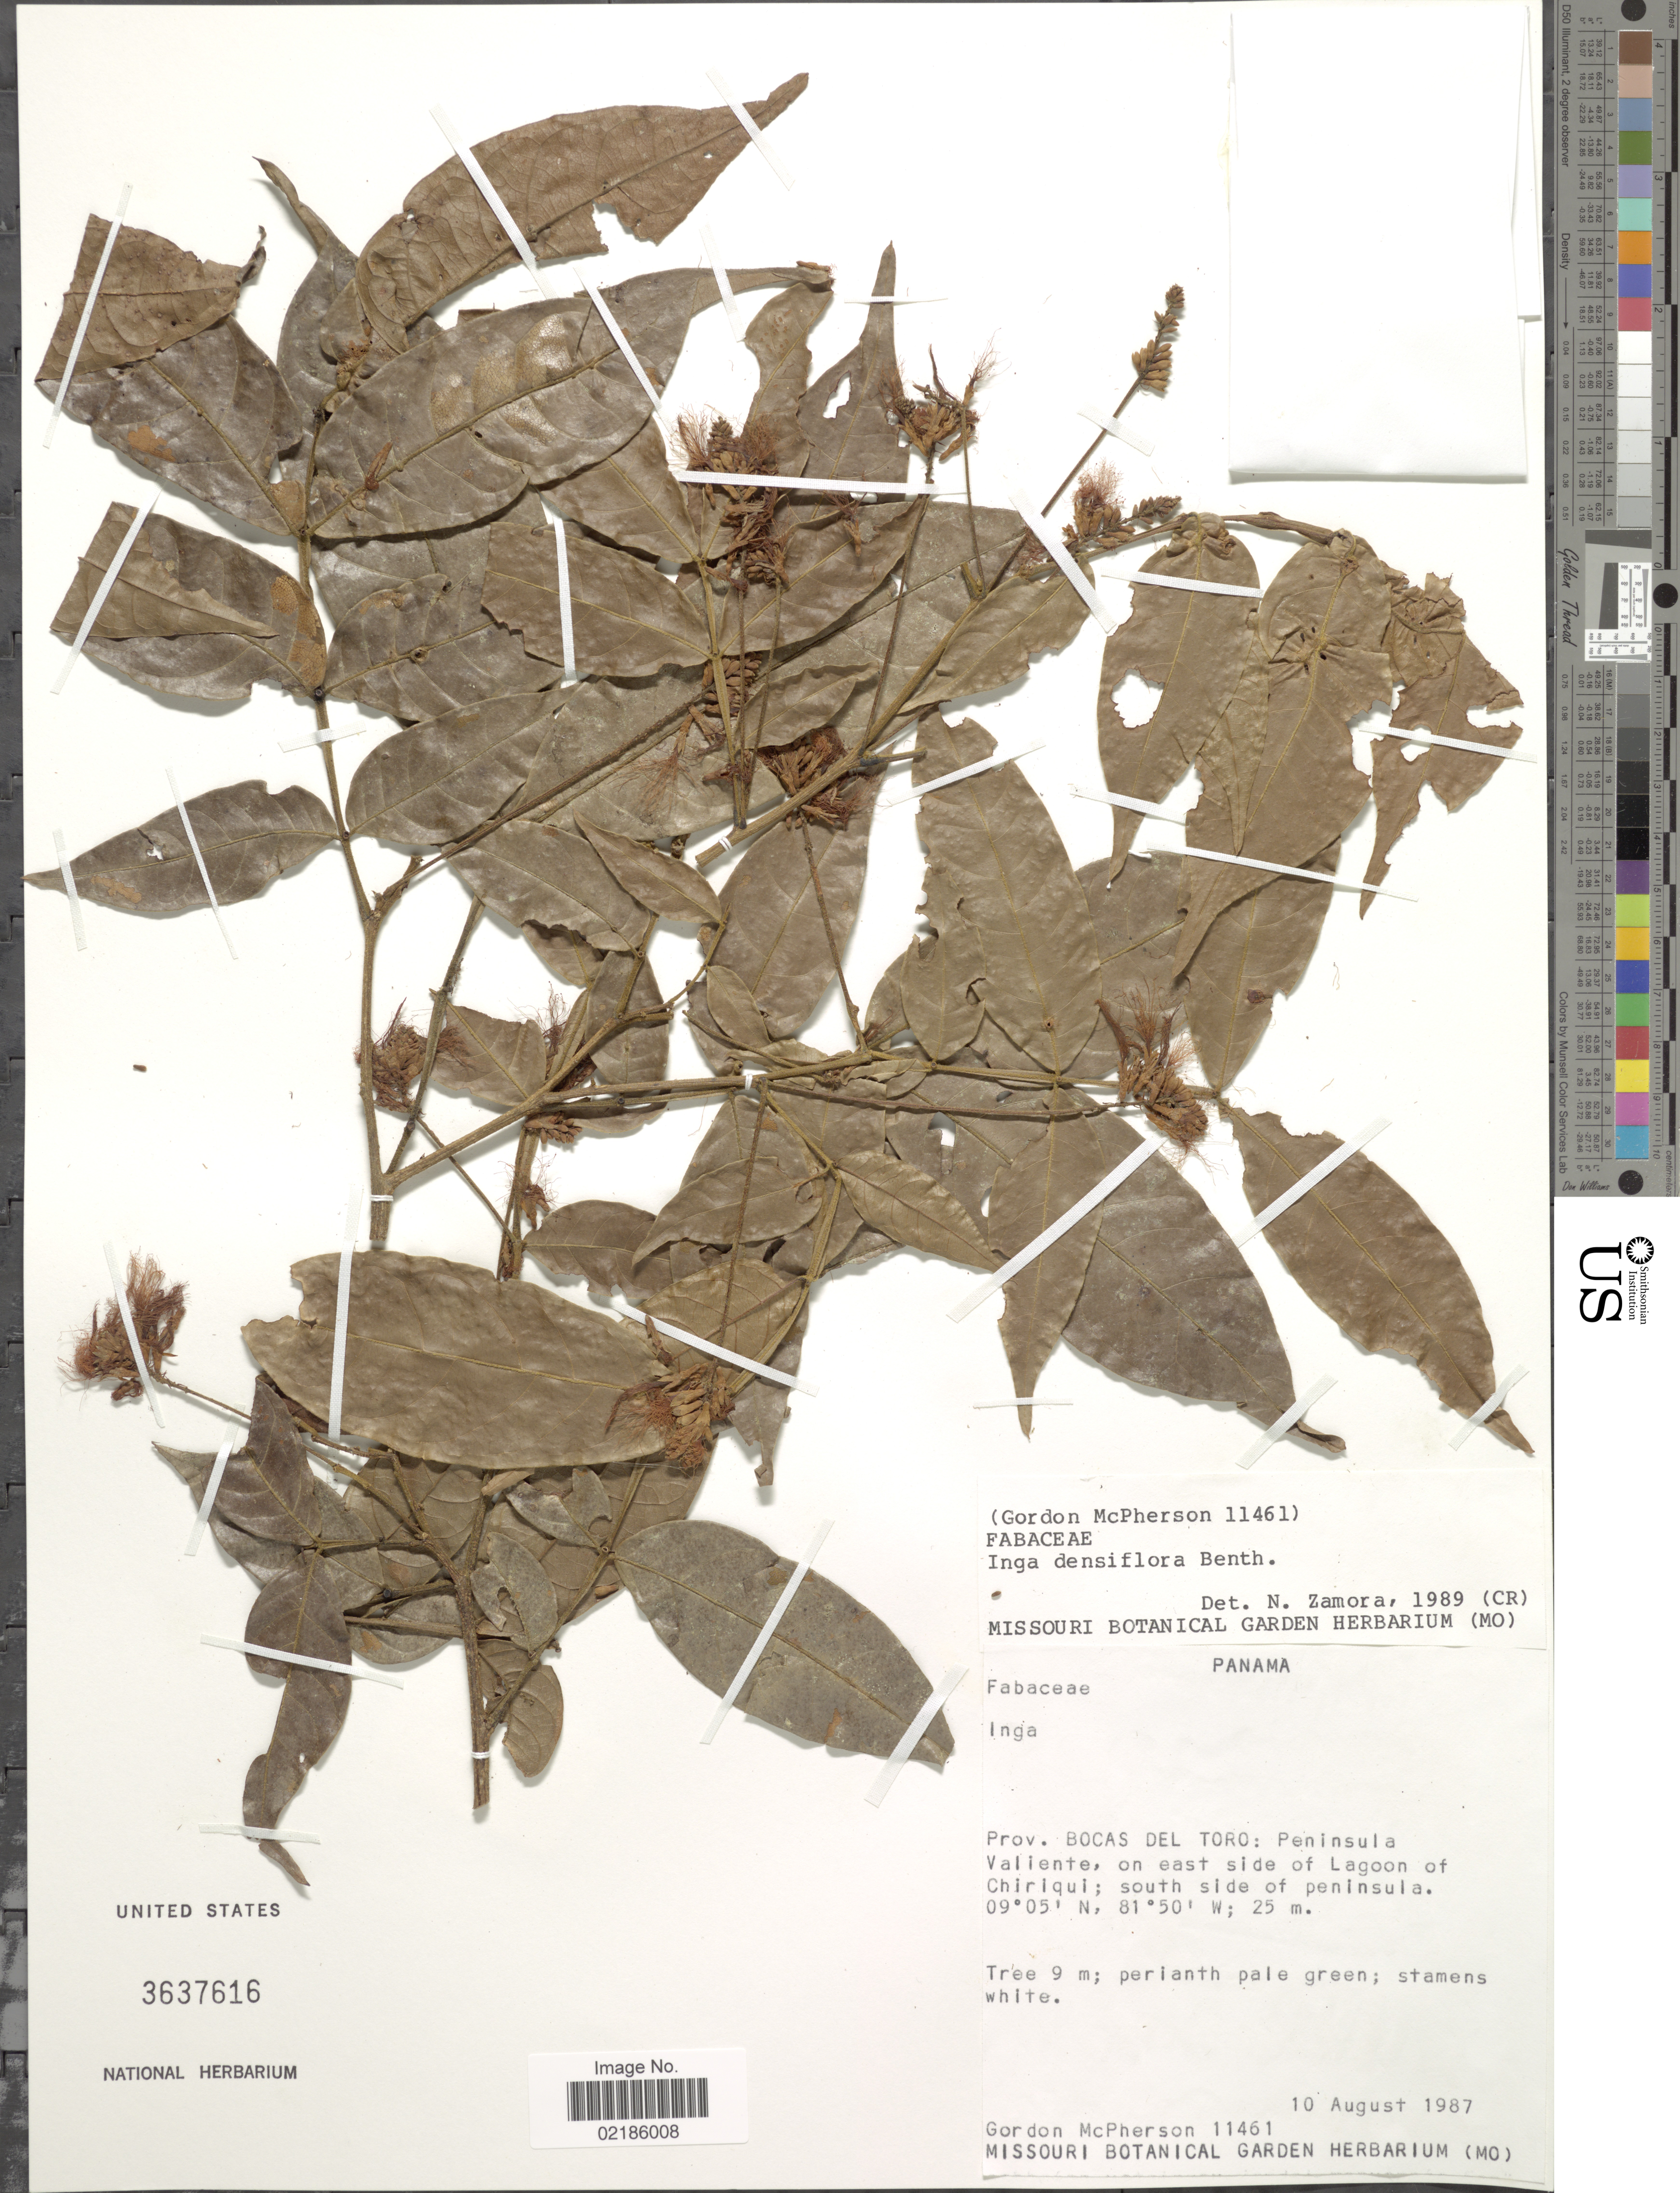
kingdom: Plantae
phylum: Tracheophyta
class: Magnoliopsida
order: Fabales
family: Fabaceae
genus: Inga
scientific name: Inga densiflora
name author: Benth.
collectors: G. McPherson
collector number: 11461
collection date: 1987-08-10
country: Panama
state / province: Bocas del Toro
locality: Peninsula Valiente, on east side of Lagoon of Chiriqui; south side of peninsula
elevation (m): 25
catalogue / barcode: US 3637616